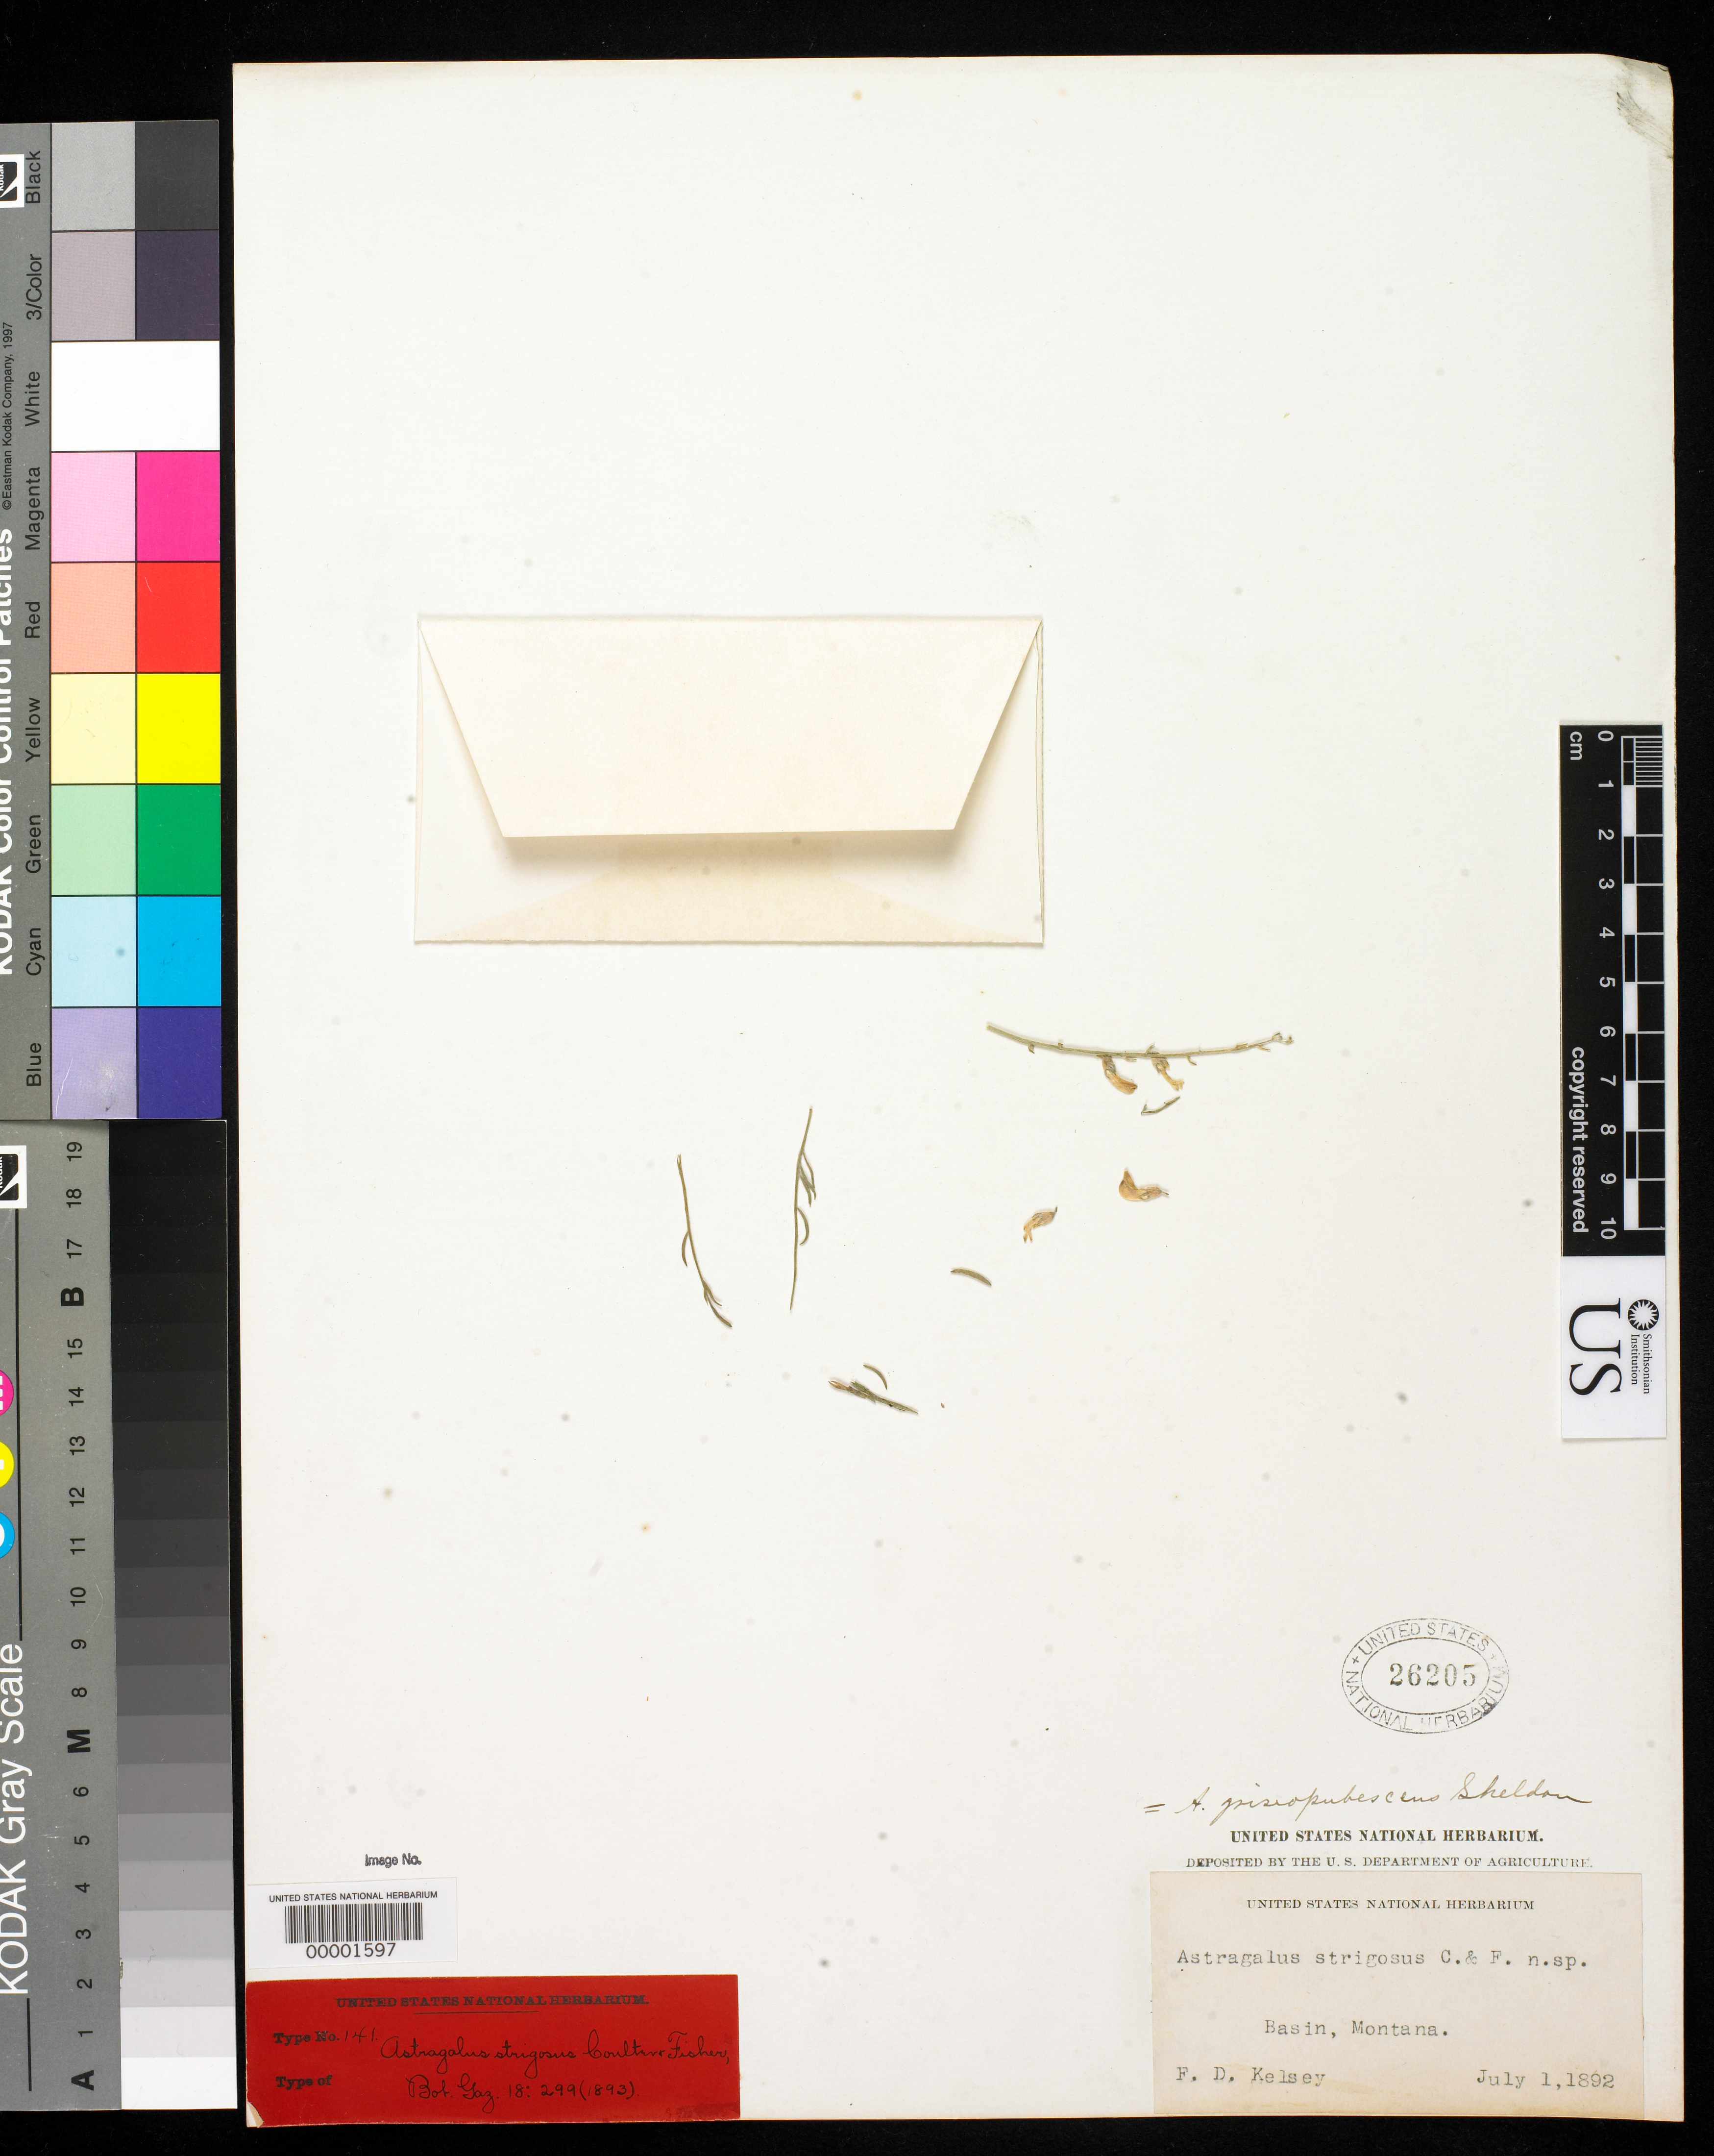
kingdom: Plantae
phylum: Tracheophyta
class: Magnoliopsida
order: Fabales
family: Fabaceae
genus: Astragalus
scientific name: Astragalus strigosus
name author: J.M. Coult. & Fisher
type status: Type Fragment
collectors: F. Kelsey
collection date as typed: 01 Jul 1892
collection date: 1892-07-01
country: United States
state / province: Montana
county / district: Washington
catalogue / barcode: US 26205